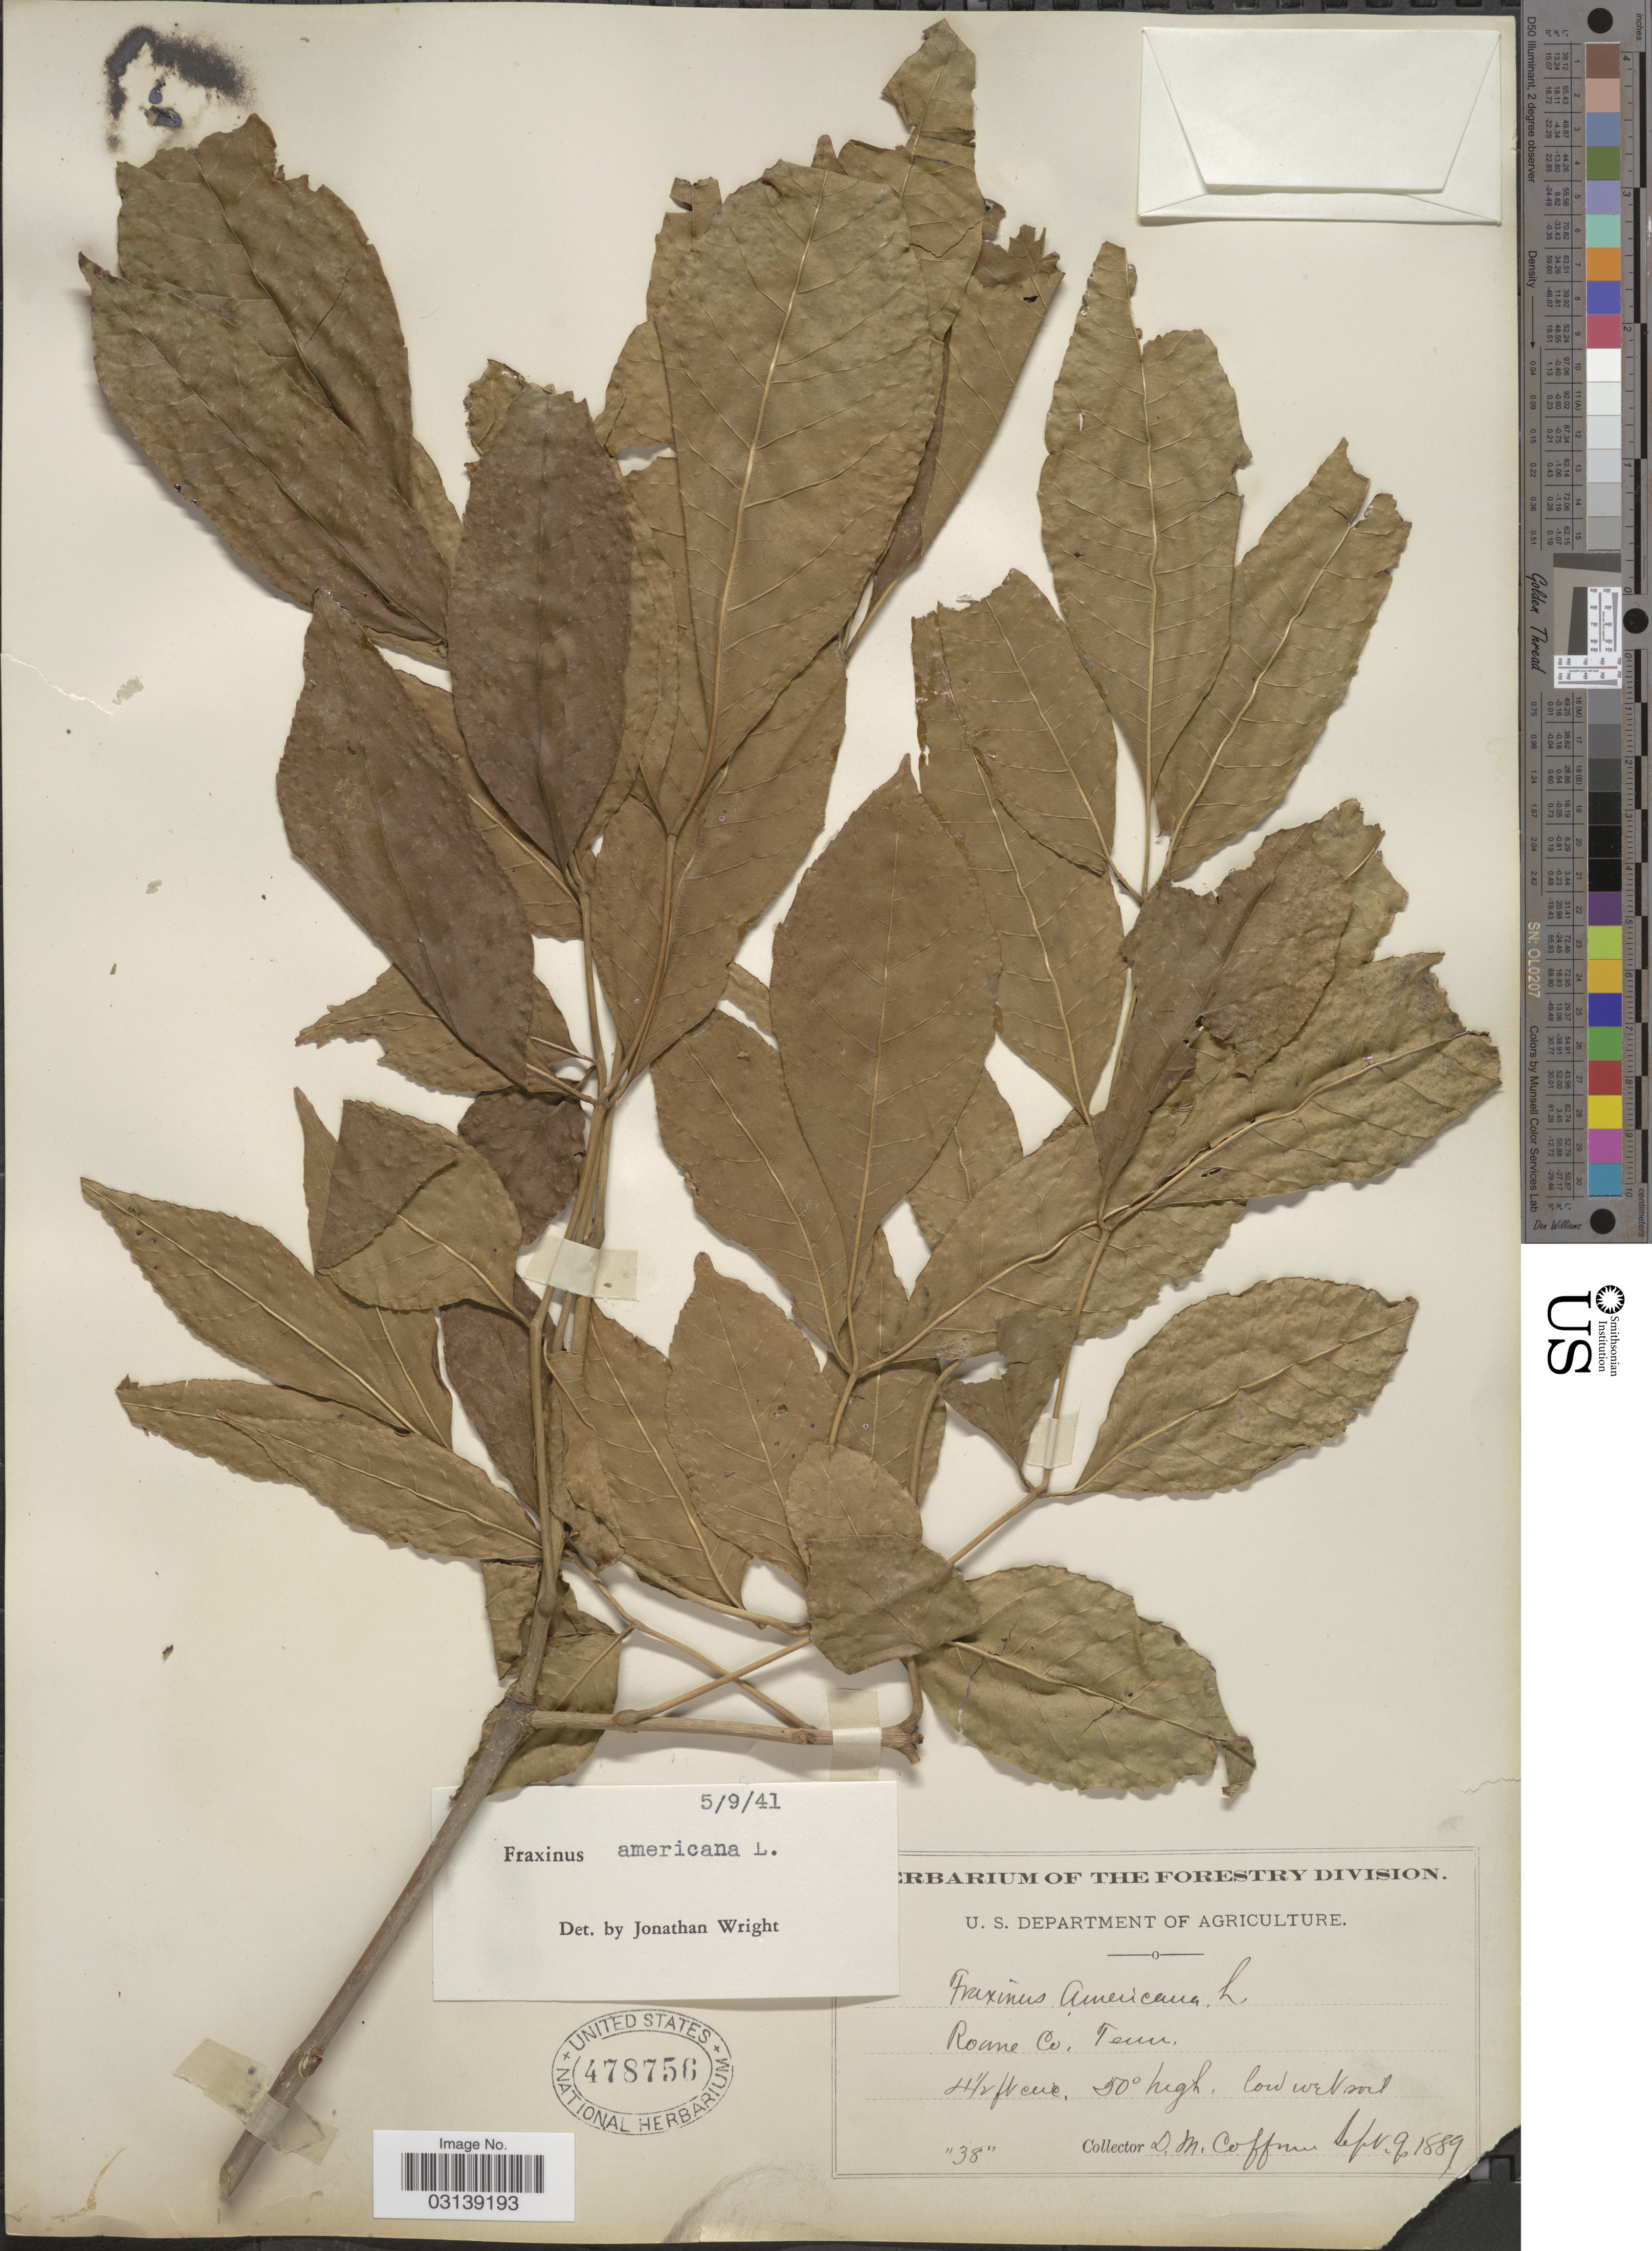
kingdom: Plantae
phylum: Tracheophyta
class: Magnoliopsida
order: Lamiales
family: Oleaceae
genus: Fraxinus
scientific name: Fraxinus pennsylvanica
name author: Marshall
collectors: D. M. Coffman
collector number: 38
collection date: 1889-09-09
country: United States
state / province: Tennessee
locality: Roane Co.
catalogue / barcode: US 478756